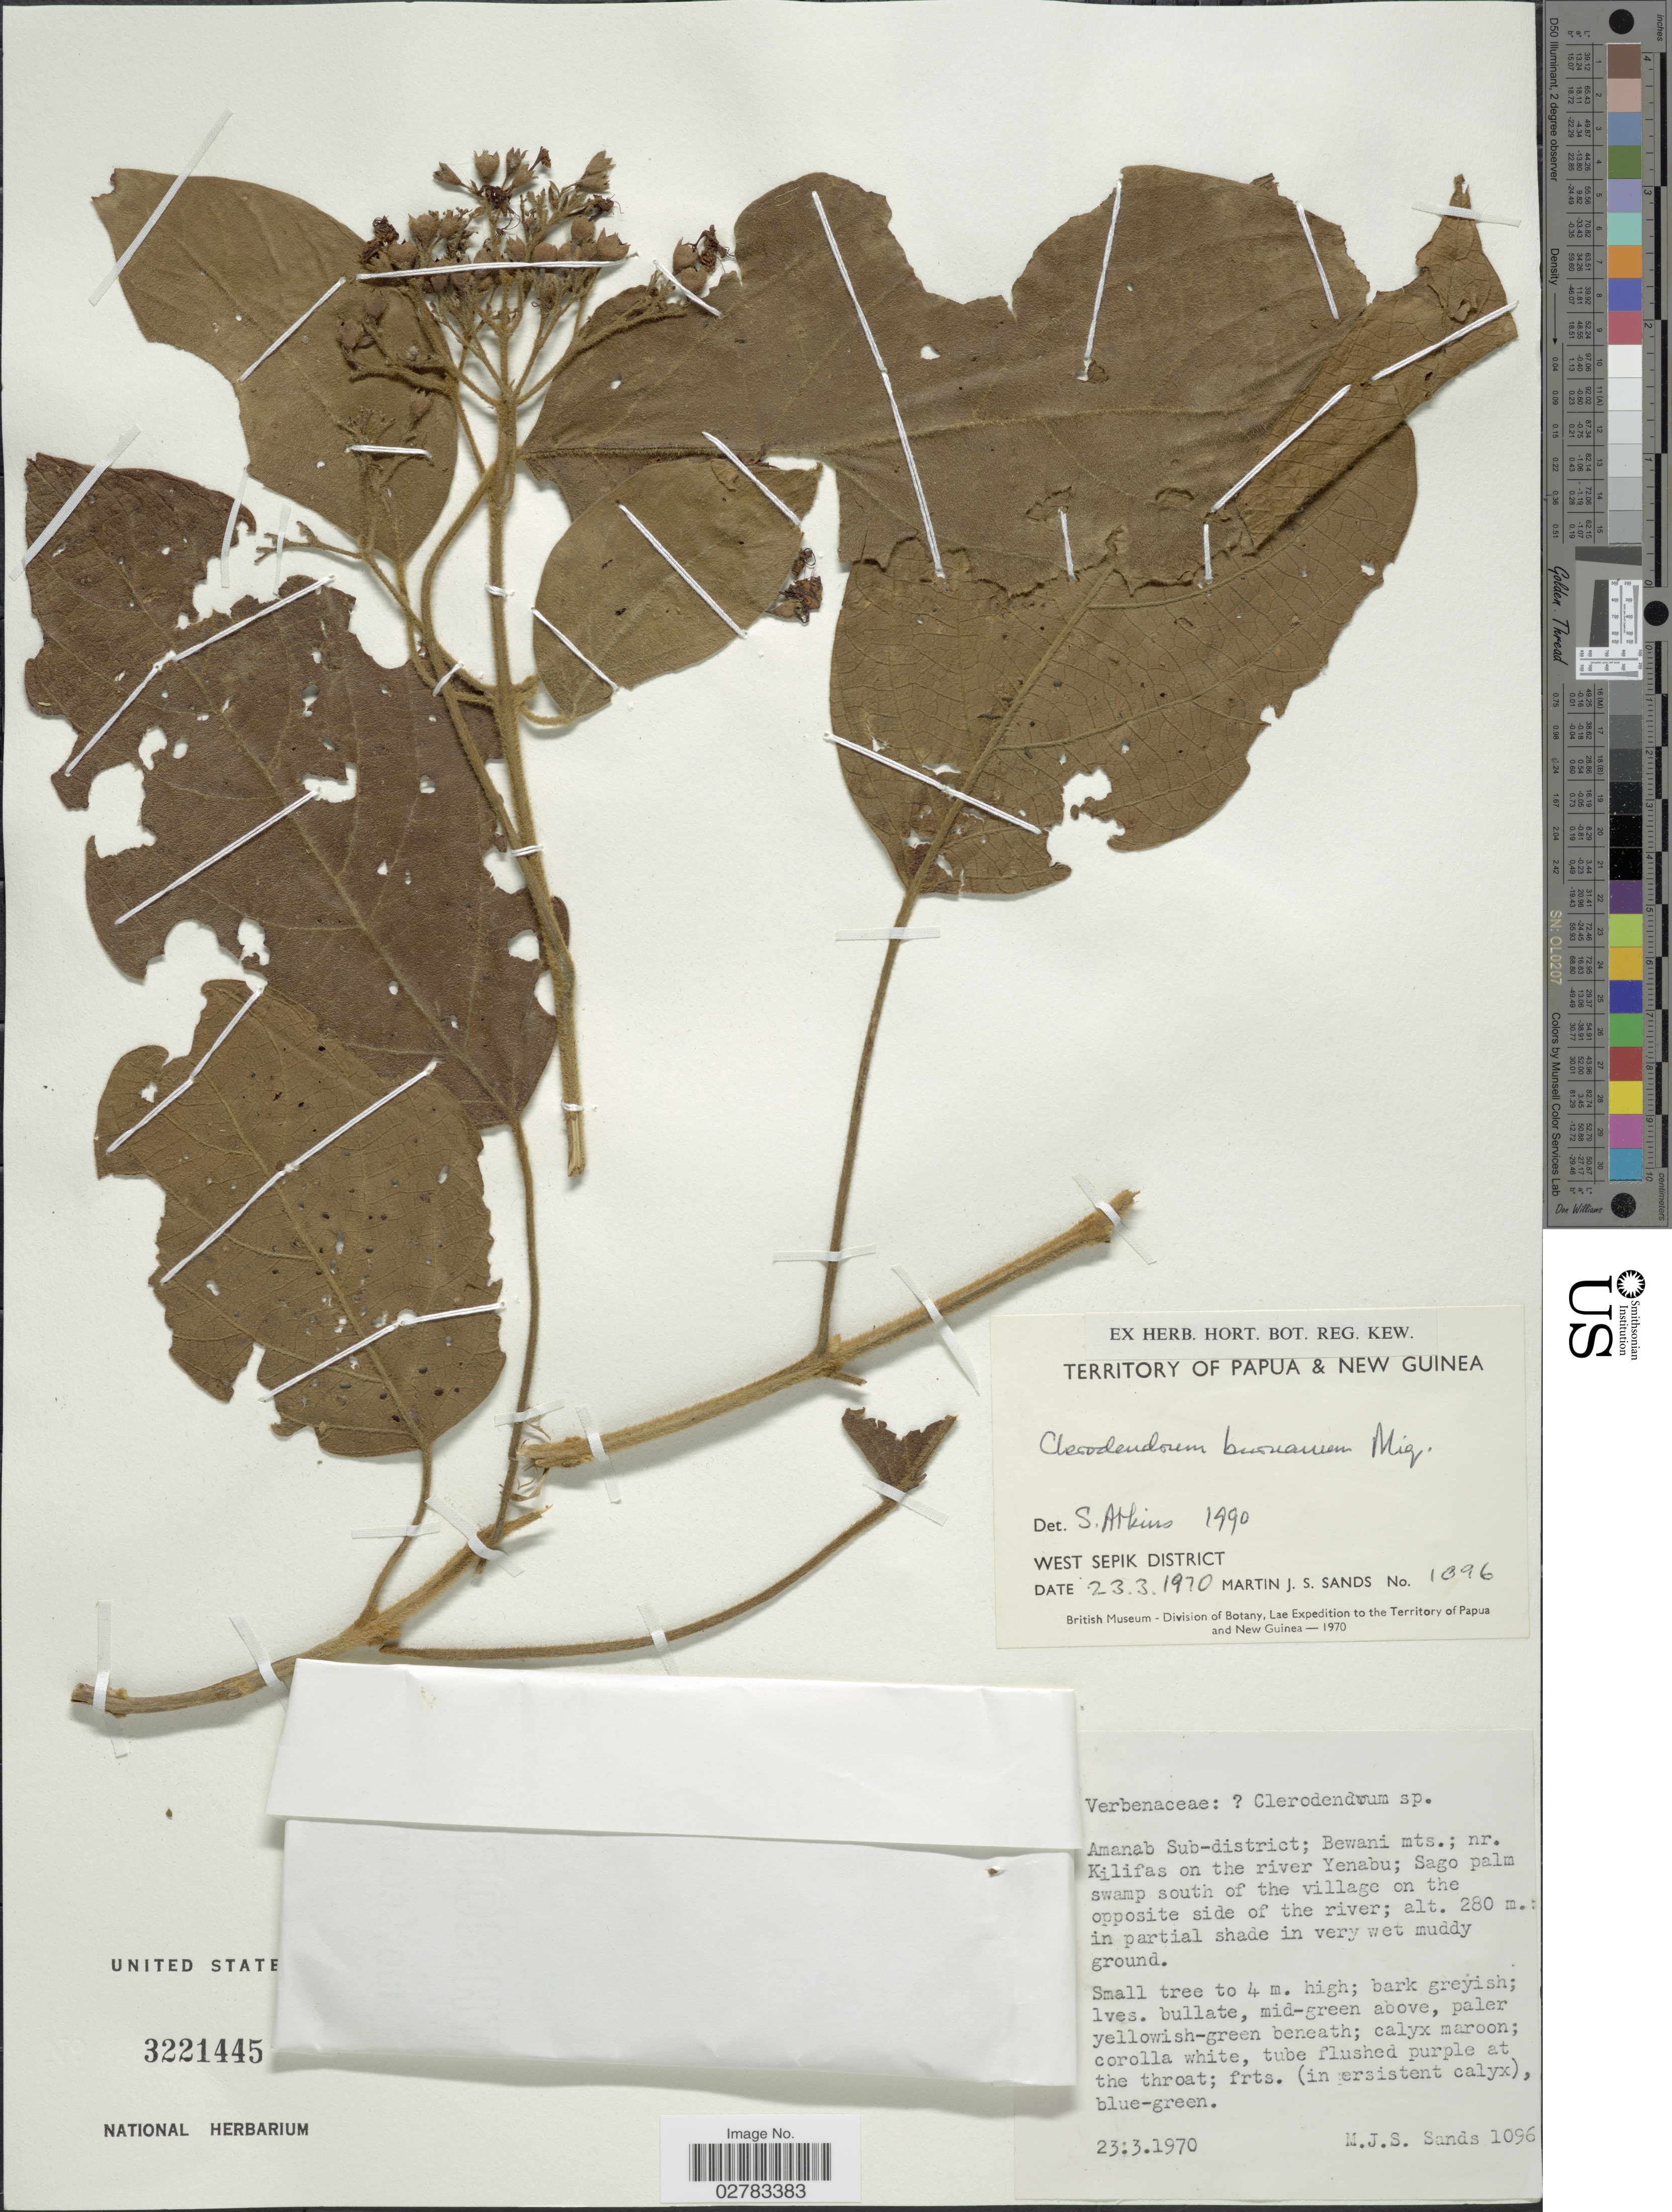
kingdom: Plantae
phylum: Tracheophyta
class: Magnoliopsida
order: Lamiales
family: Lamiaceae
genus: Clerodendrum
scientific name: Clerodendrum buruanum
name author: Miq.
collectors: M. Sands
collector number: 1096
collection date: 1970-03-23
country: Papua New Guinea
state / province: Sandaun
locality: Territory of Papua & New Guinea, West Sepik District, Amanab Sub-district; Bewani mts.; nr. Kilifas on the river Yenabu; Sago palm swamp south of the village on the opposite side of the river.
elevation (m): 280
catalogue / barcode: US 3221445